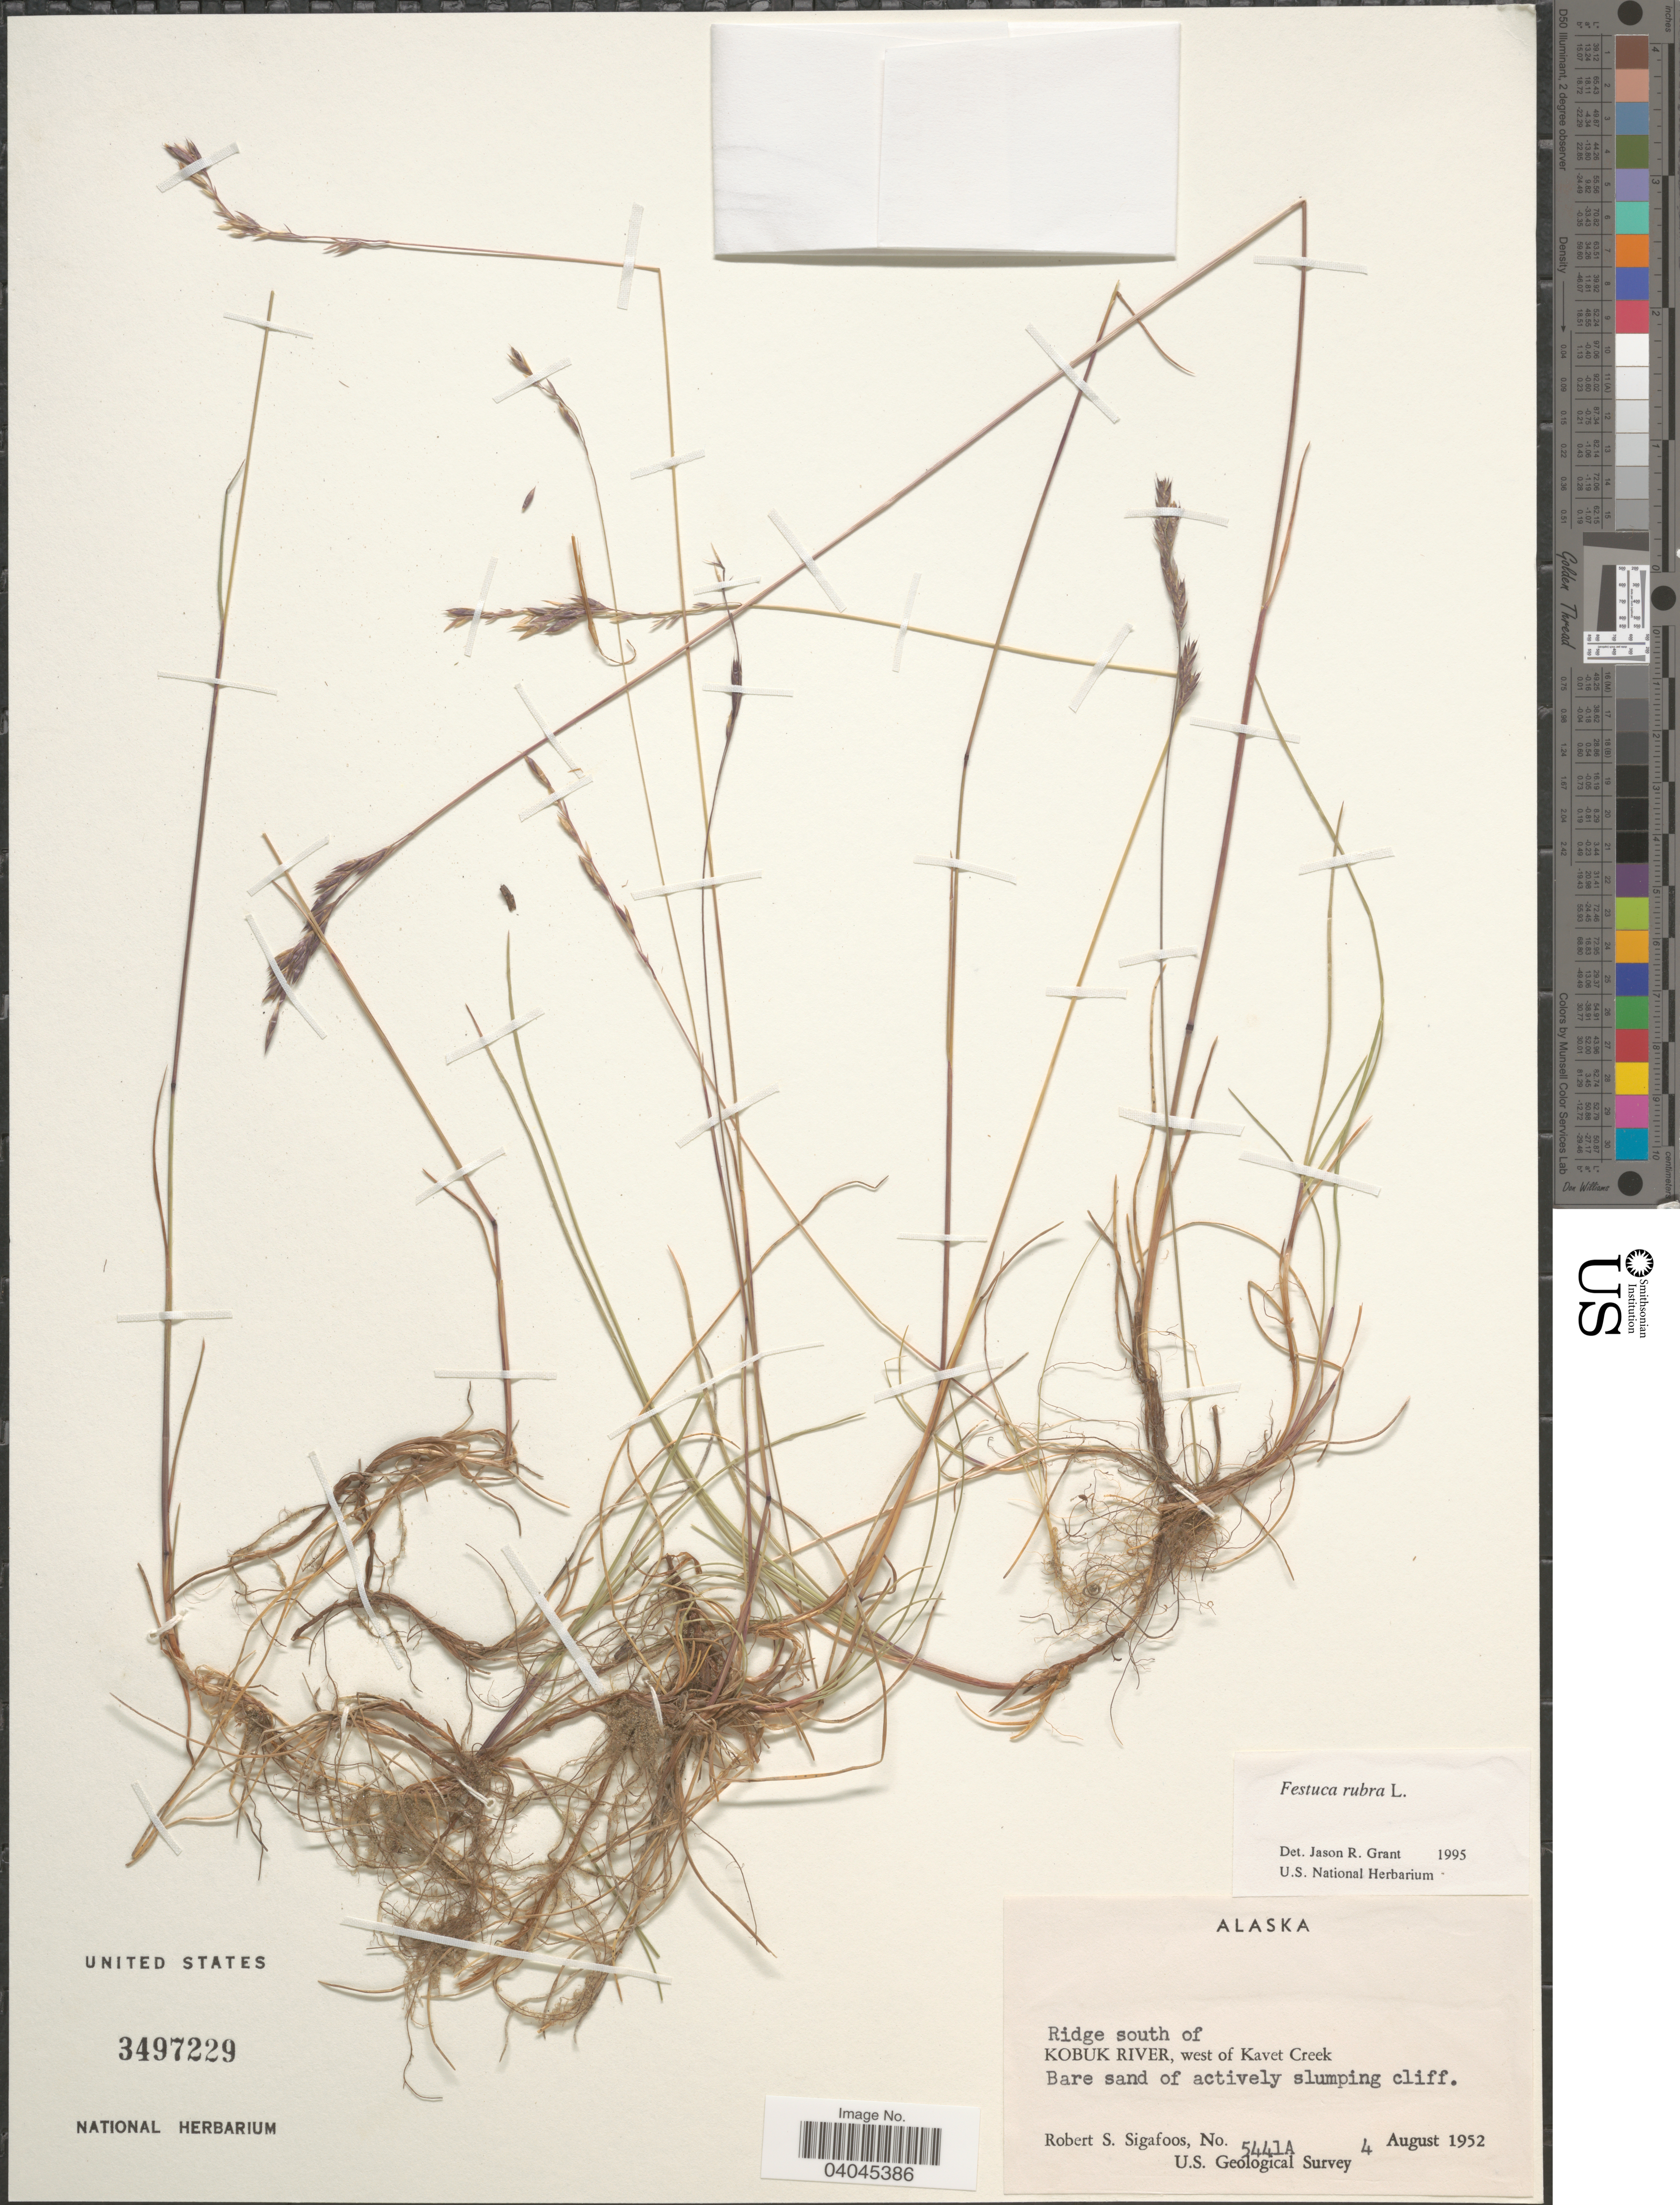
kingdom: Plantae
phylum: Tracheophyta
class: Liliopsida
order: Poales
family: Poaceae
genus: Festuca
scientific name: Festuca rubra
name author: L.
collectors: R. Sigafoos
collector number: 5441A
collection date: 1952-08-04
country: United States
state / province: Alaska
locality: Ridge south of Kobuk River, west of Kavet Creek.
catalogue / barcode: US 3497229